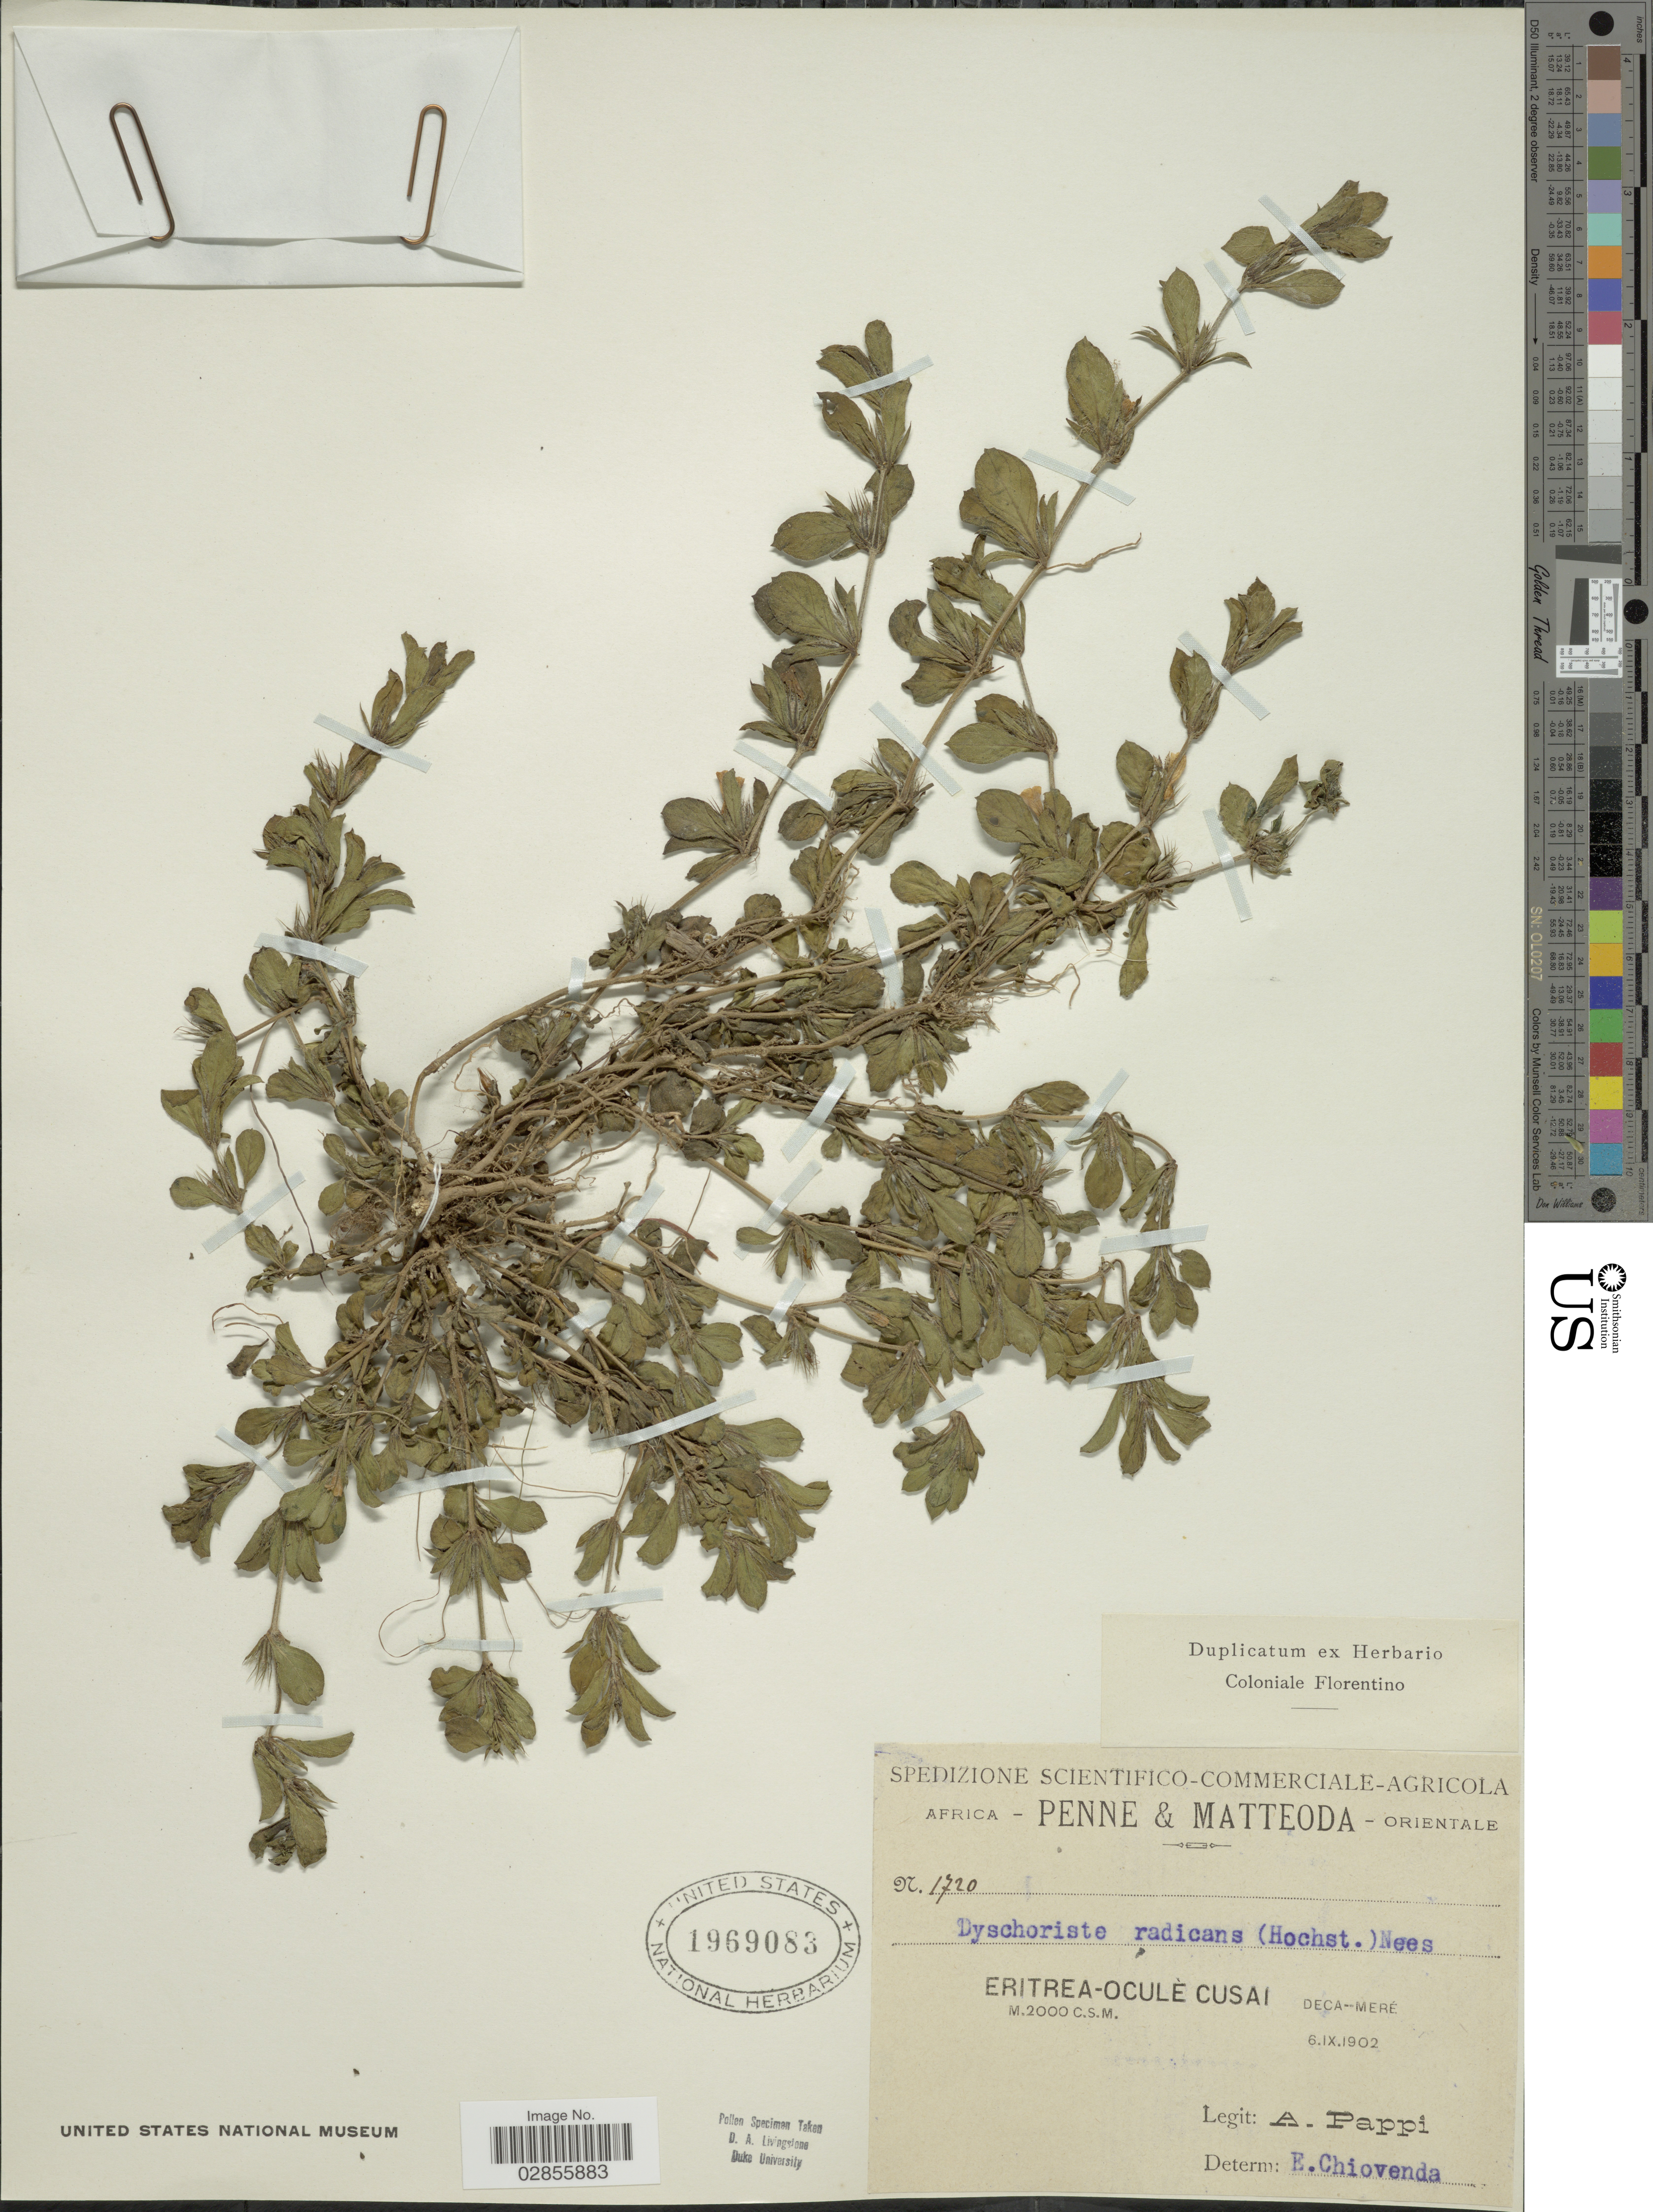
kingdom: Plantae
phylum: Tracheophyta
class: Magnoliopsida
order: Lamiales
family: Acanthaceae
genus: Dyschoriste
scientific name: Dyschoriste radicans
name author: (Hochst. ex A. Rich.) Nees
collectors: A. Pappi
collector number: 1720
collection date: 1902-09-06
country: Eritrea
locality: Eritrea-Ocule Cusai, Deca-Meré.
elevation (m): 2000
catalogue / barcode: US 1969083